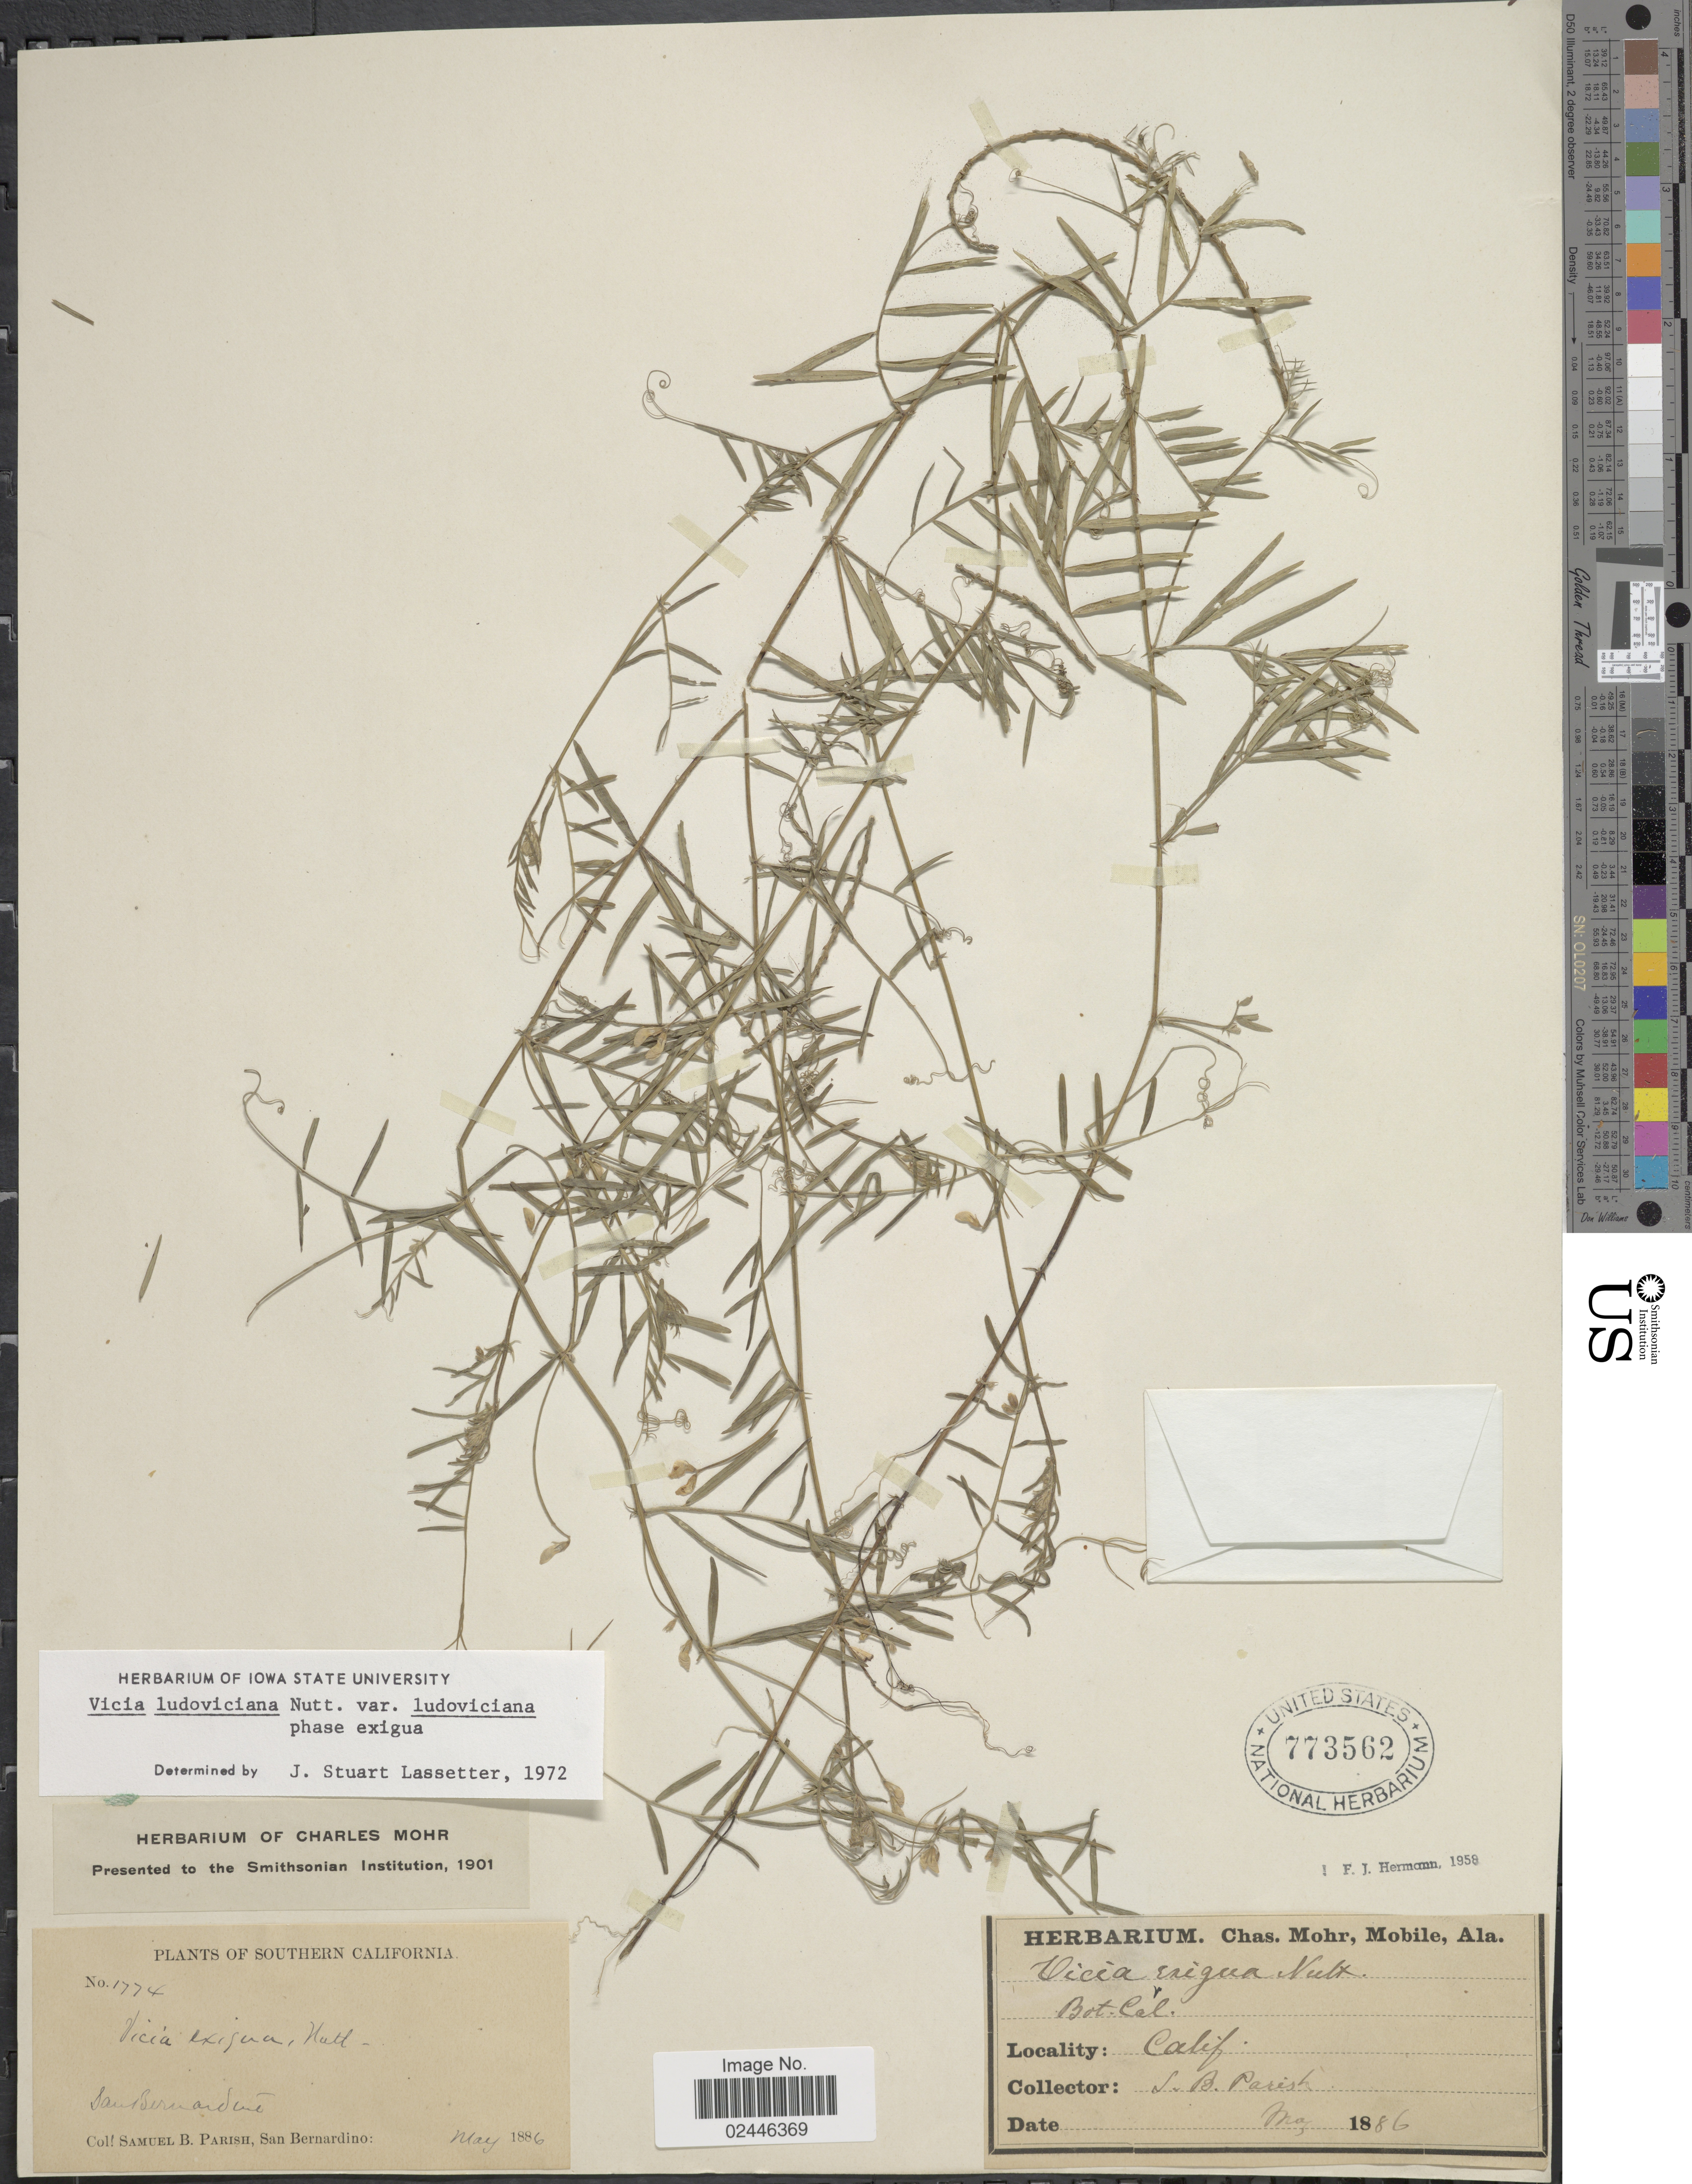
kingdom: Plantae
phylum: Tracheophyta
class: Magnoliopsida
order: Fabales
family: Fabaceae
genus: Vicia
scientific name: Vicia ludoviciana var. ludoviciana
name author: Nutt. ex Torr. & A. Gray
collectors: S. B. Parish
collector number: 1774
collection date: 1886-05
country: United States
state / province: California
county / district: San Bernardino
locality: Southern California, San Bernardino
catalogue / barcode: US 773562